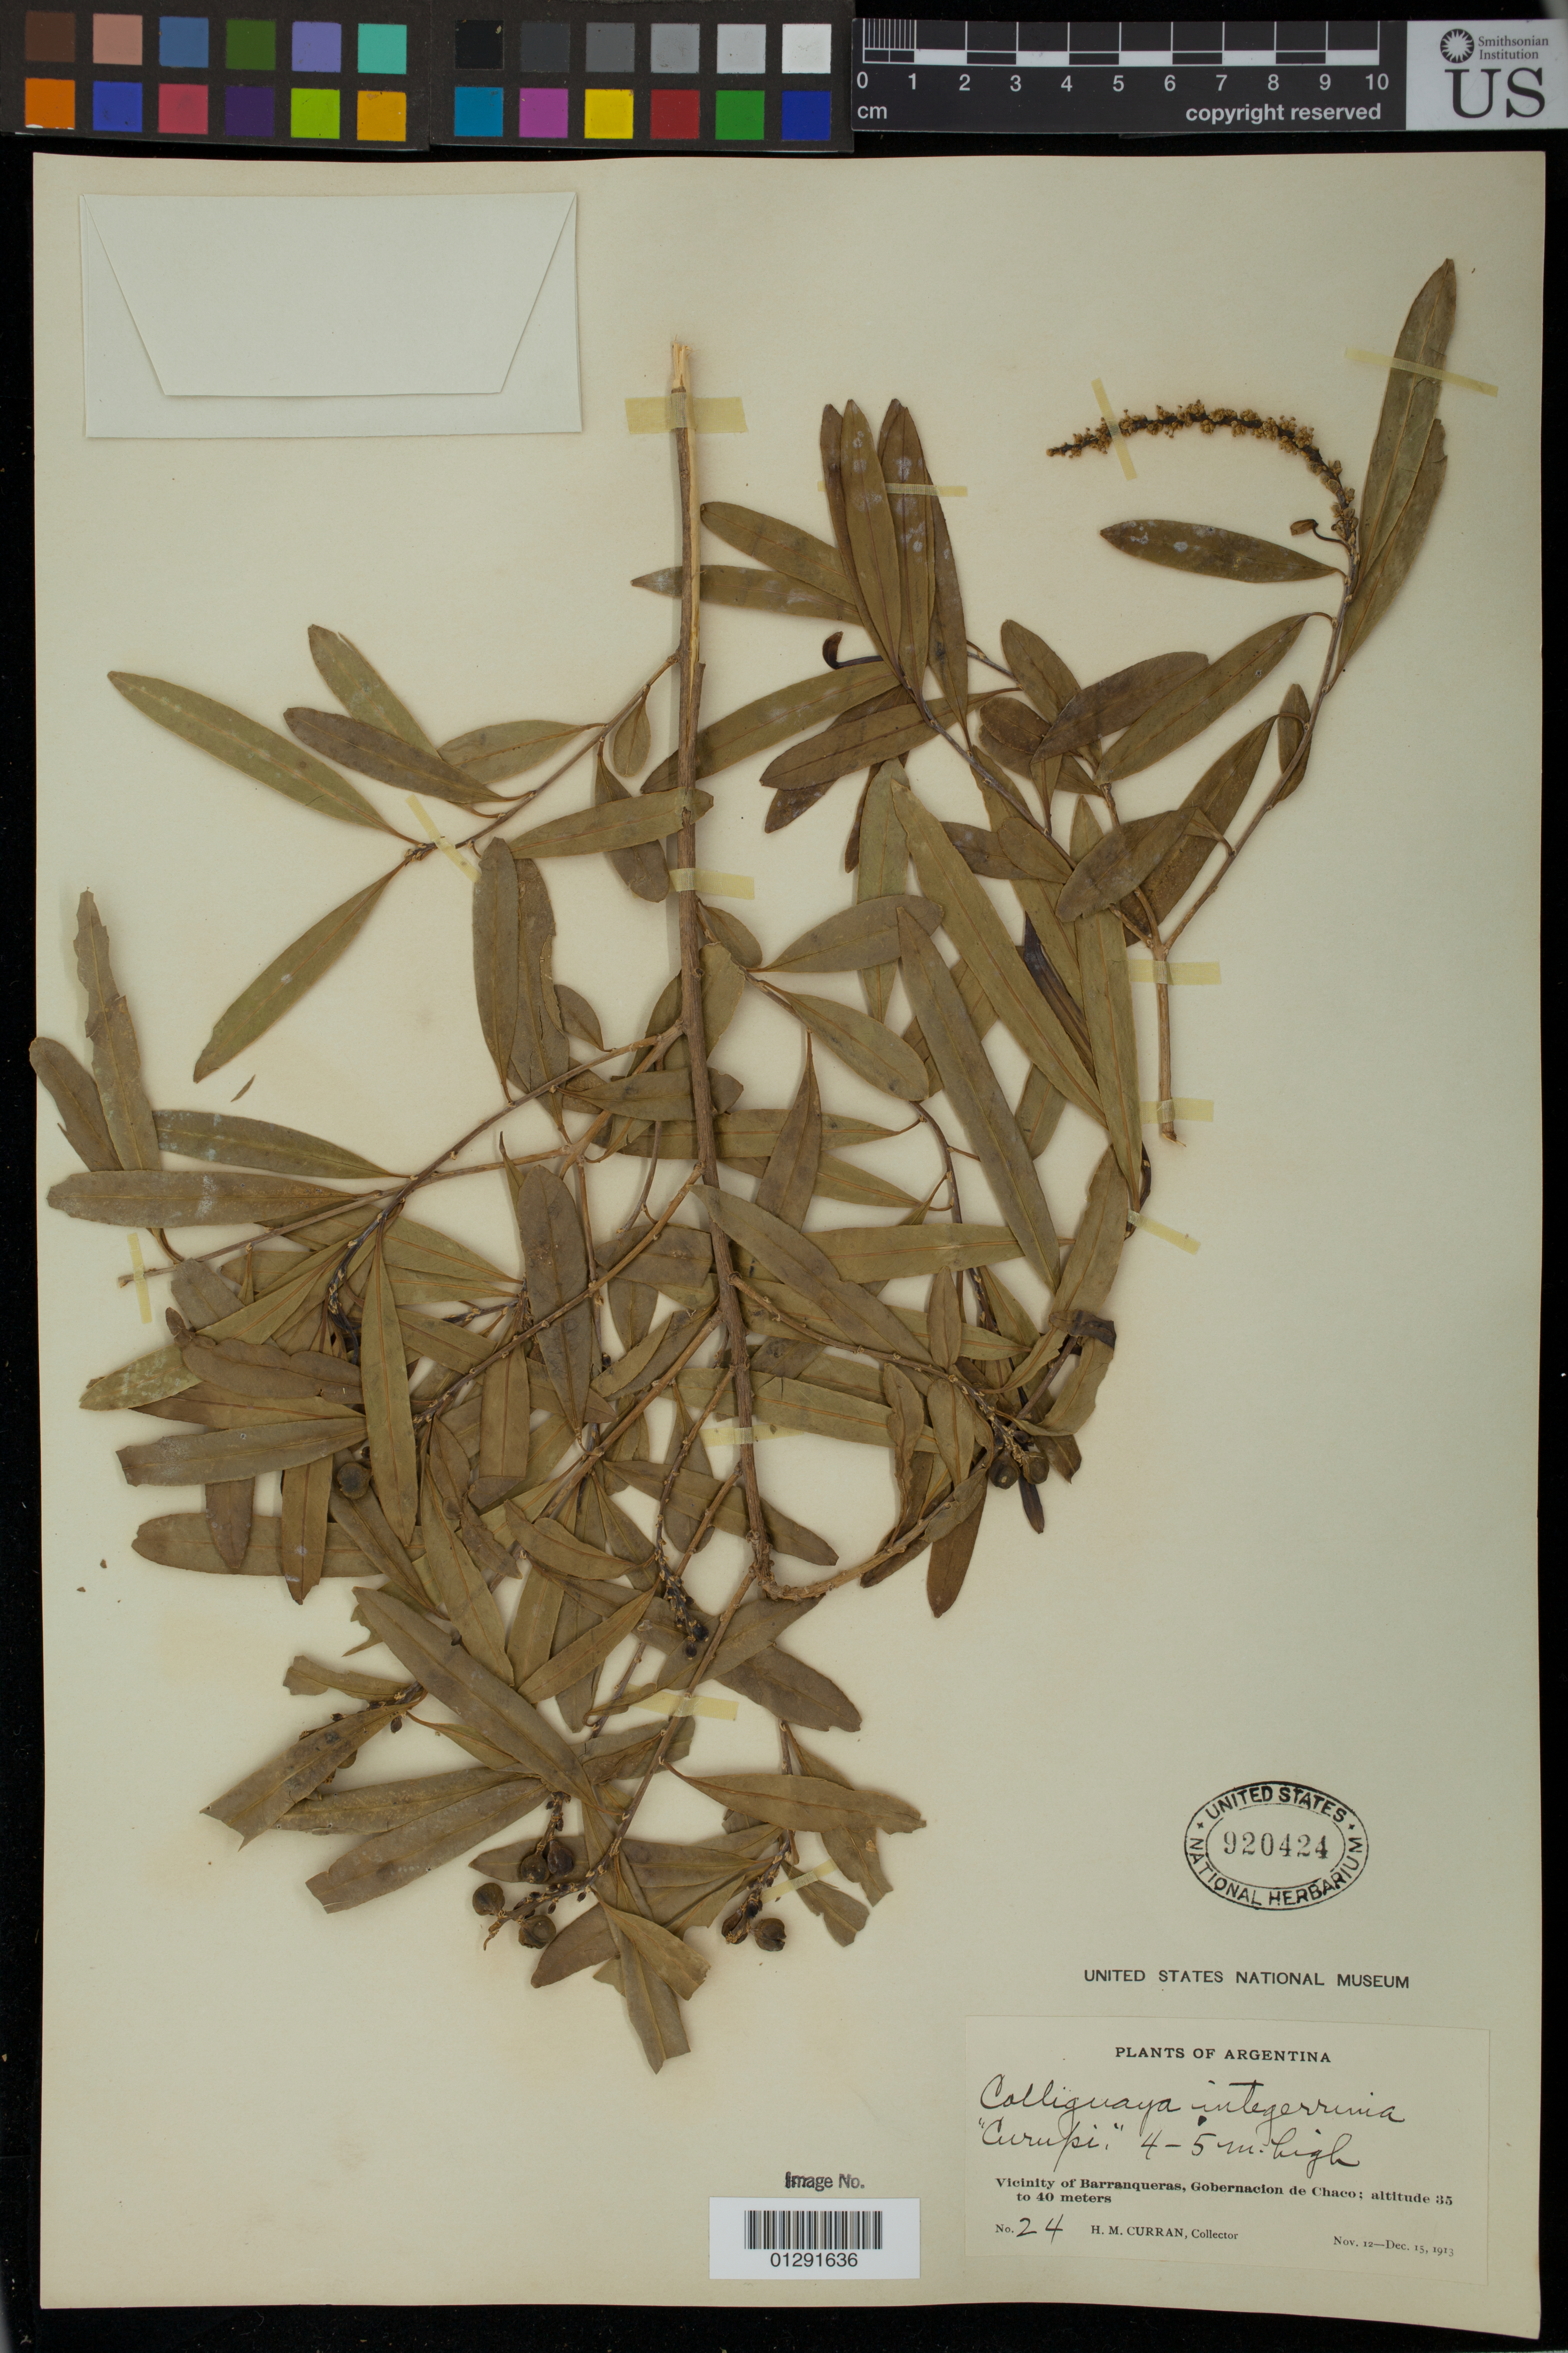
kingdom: Plantae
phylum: Tracheophyta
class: Magnoliopsida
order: Malpighiales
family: Euphorbiaceae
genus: Sapium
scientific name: Sapium sp.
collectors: H. M. Curran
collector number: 24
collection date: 1913-11-12/1913-12-15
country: Argentina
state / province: Chaco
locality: Vicinity of Barrangueras, Governacion de Chaco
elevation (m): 35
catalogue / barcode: US 920424